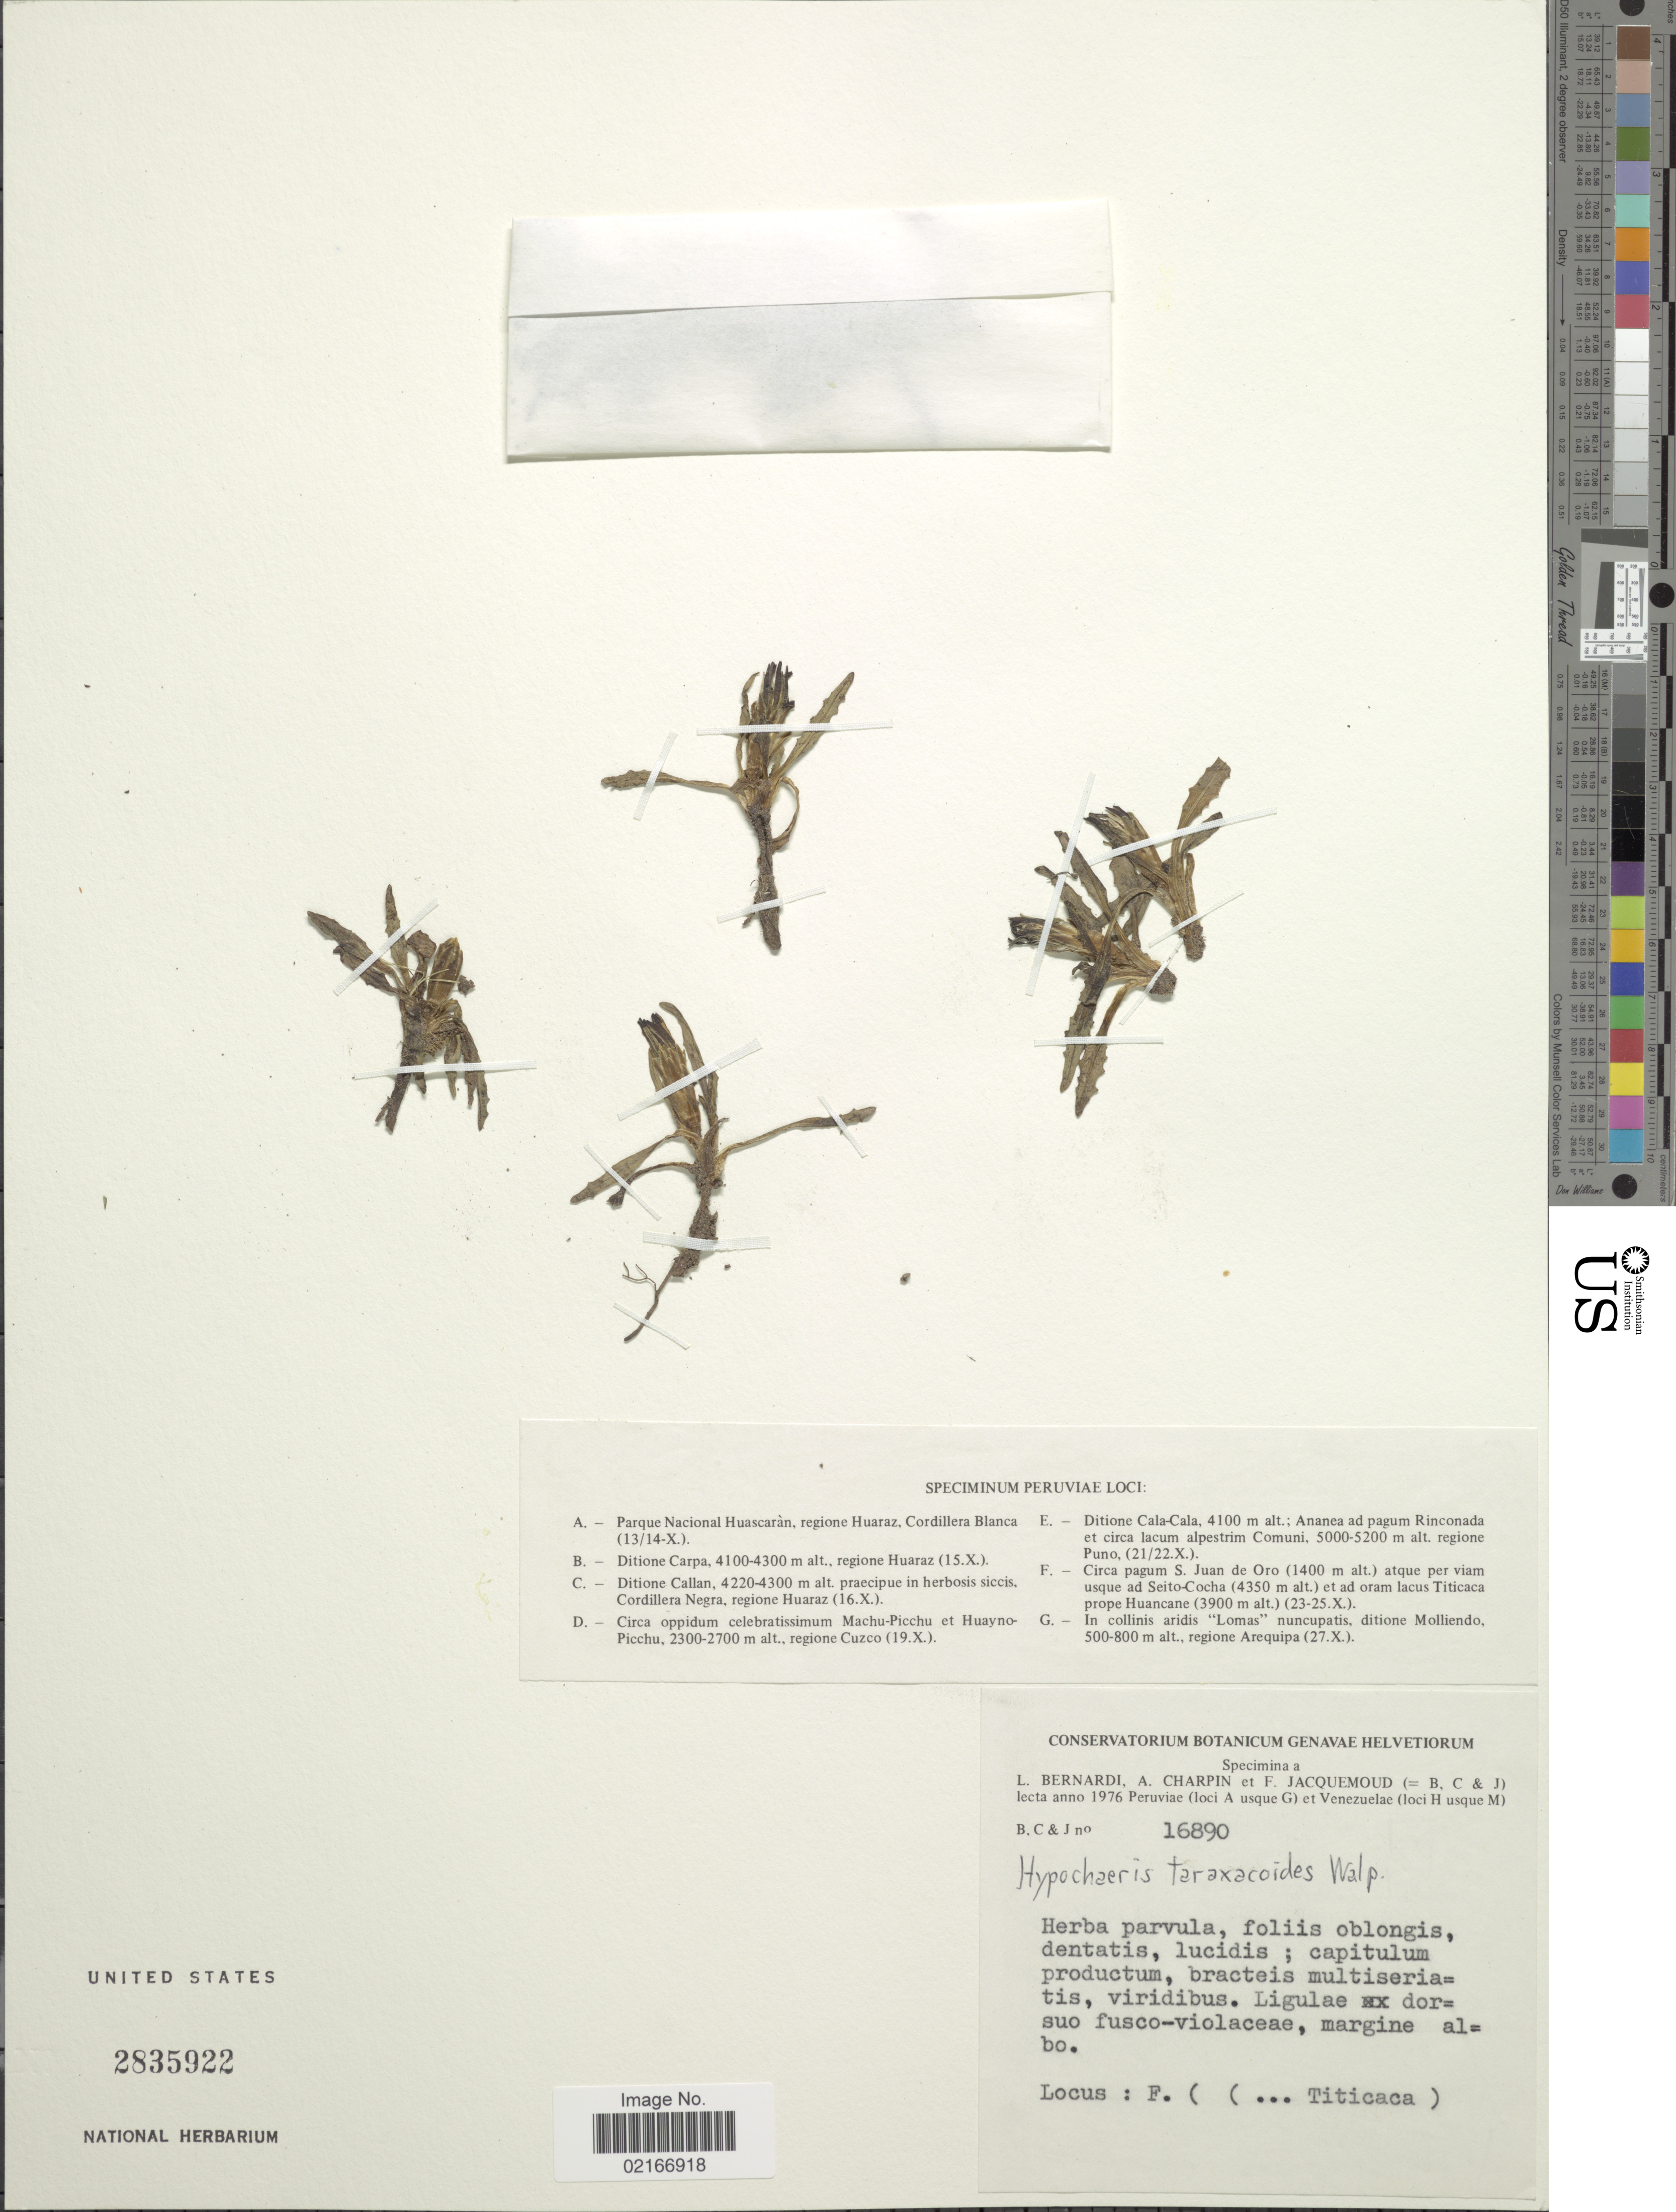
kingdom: Plantae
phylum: Tracheophyta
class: Magnoliopsida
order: Asterales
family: Asteraceae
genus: Hypochaeris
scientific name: Hypochaeris taraxacoides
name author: Ball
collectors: L. Bernardi, A. Charpin & F. Jacquemoud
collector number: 16890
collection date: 1976-10-23/1976-10-25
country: Venezuela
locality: Circa pagum S. Juan de Oro arque per viam usque ad Seito-Cocha et ad oram lacus Titicaca prope Huancane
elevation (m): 3900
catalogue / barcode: US 2835922